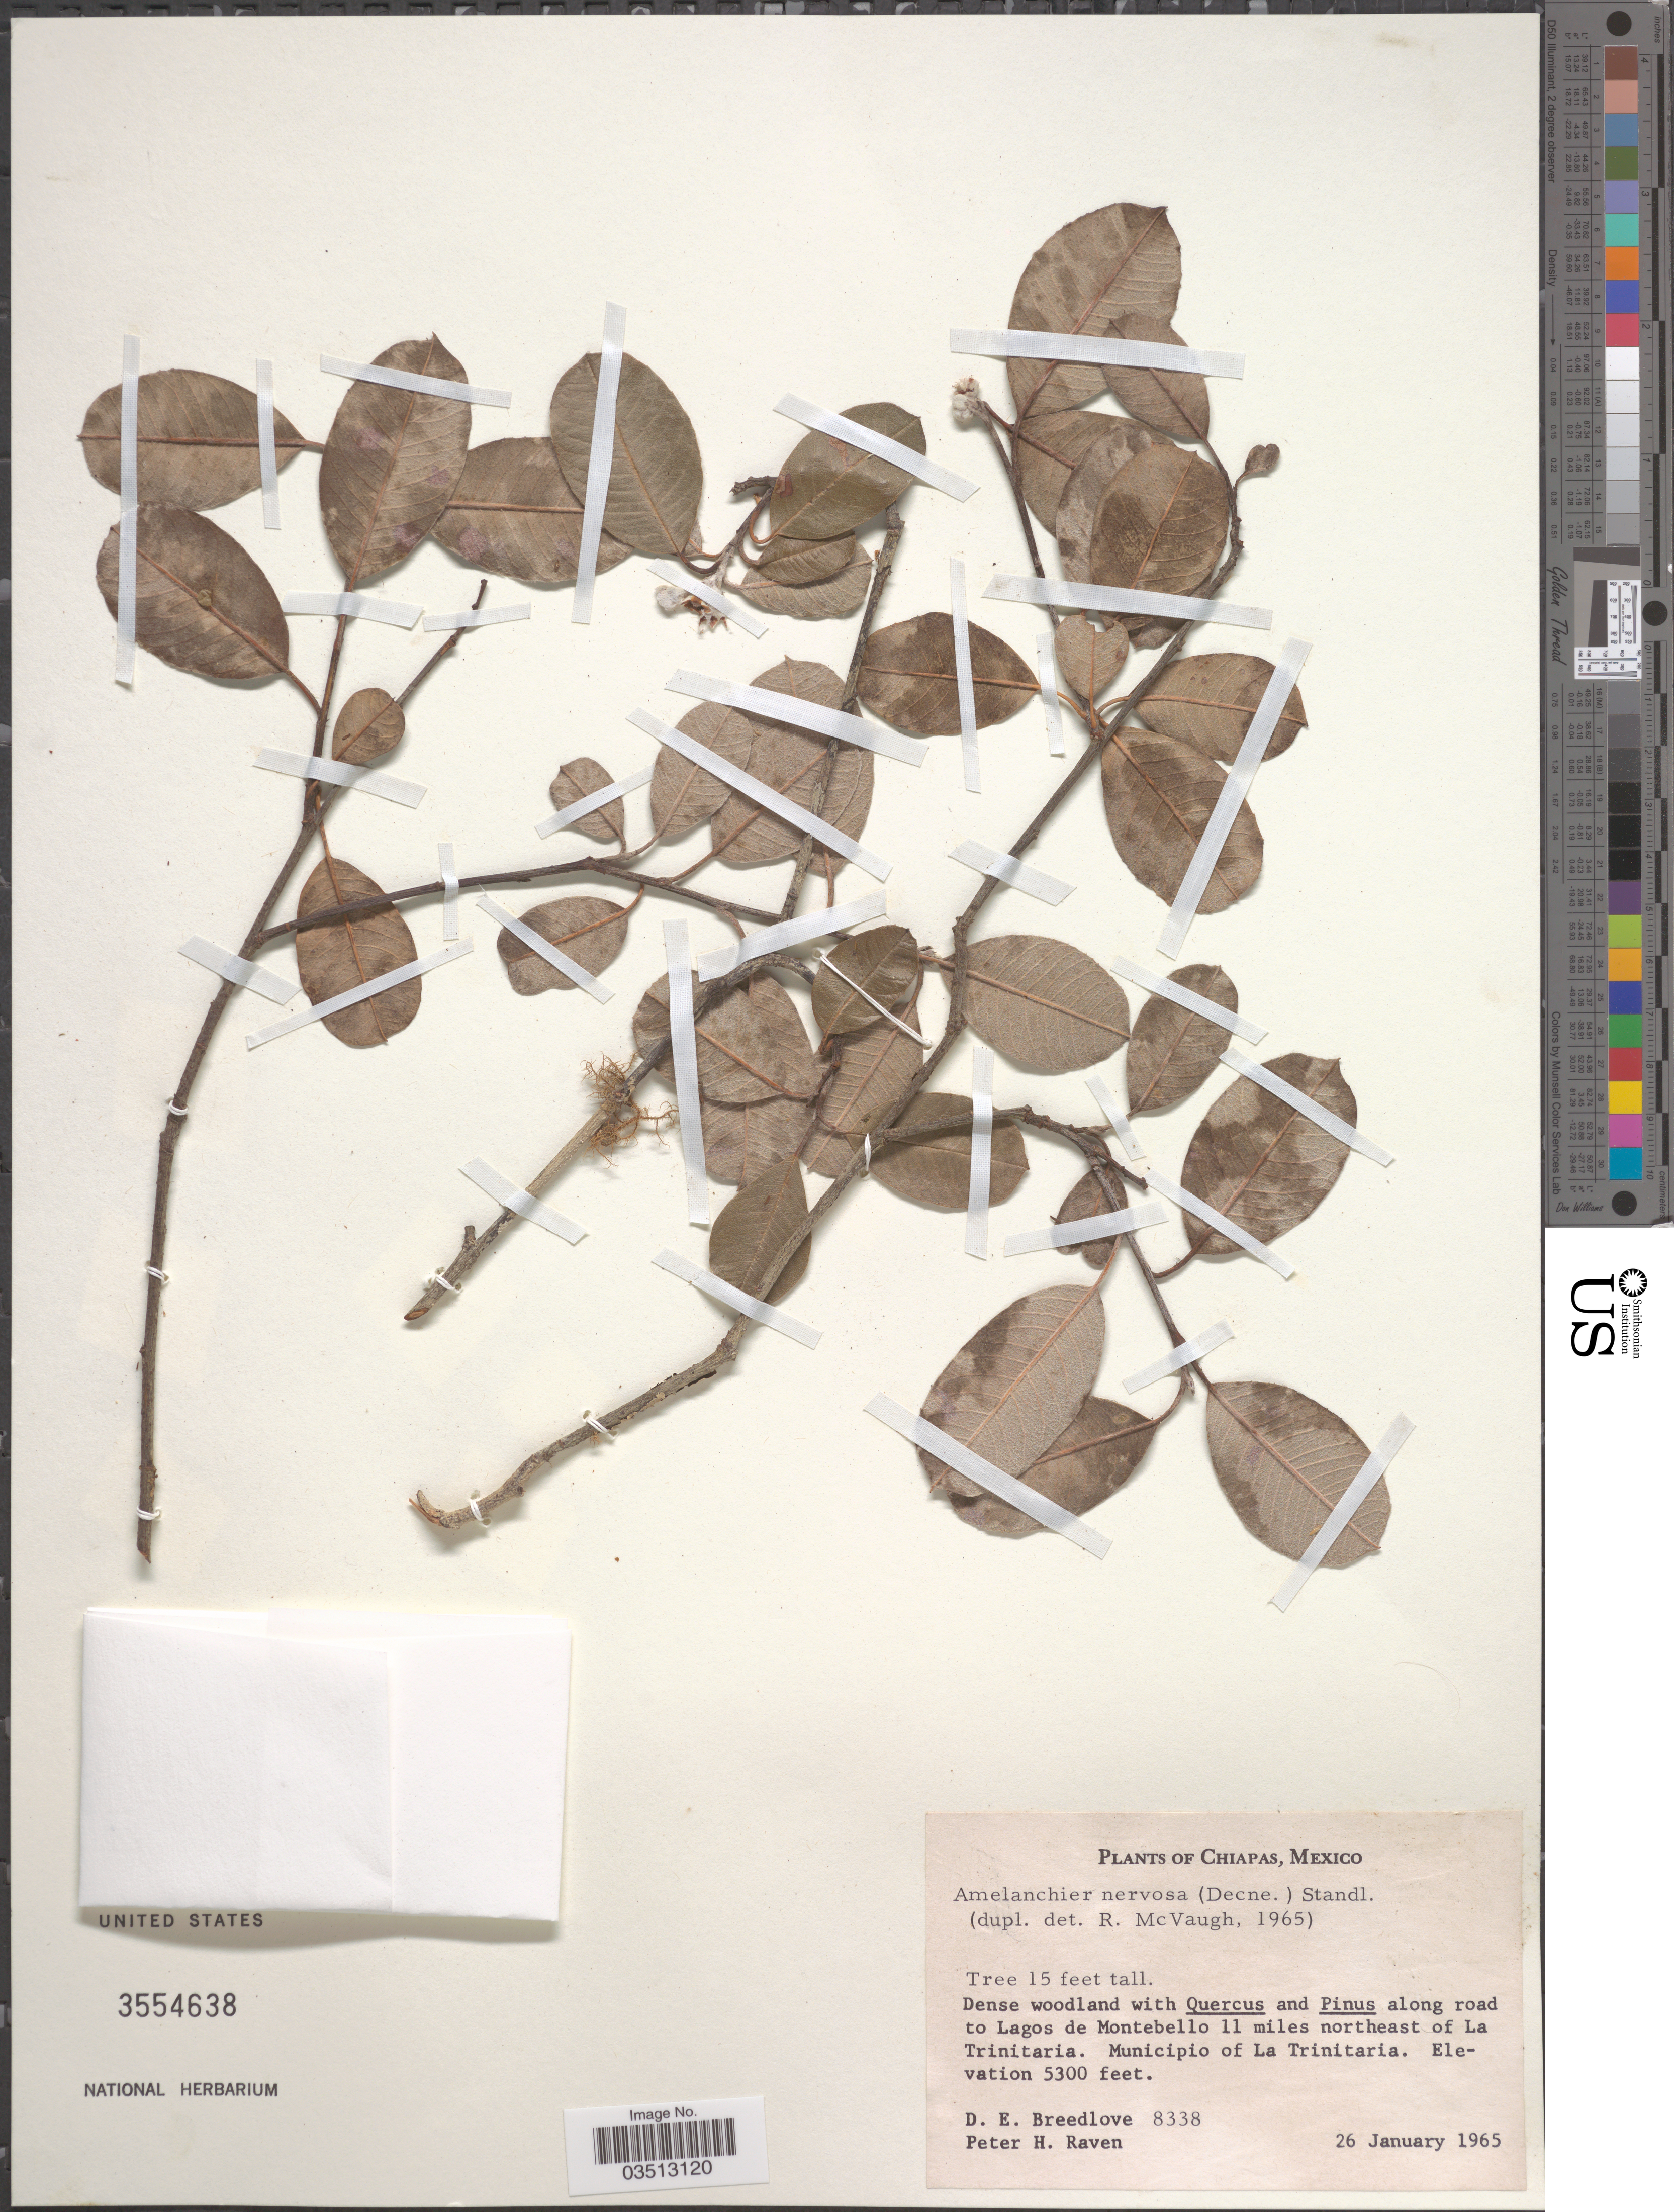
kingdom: Plantae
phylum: Tracheophyta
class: Magnoliopsida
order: Rosales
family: Rosaceae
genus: Malacomeles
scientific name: Malacomeles nervosa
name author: (Decne.) G.N. Jones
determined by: Strong, Mark T., (BOT), Smithsonian Institution - National Museum of Natural History (UNITED STATES)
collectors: D. E. Breedlove & P. Raven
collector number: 8338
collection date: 1965-01-26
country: Mexico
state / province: Chiapas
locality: Along road to Lagos de Montebello 11 miles northeast of La Trinitaria. Municipio of La Trinitaria.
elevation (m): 1615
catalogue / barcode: US 3554638